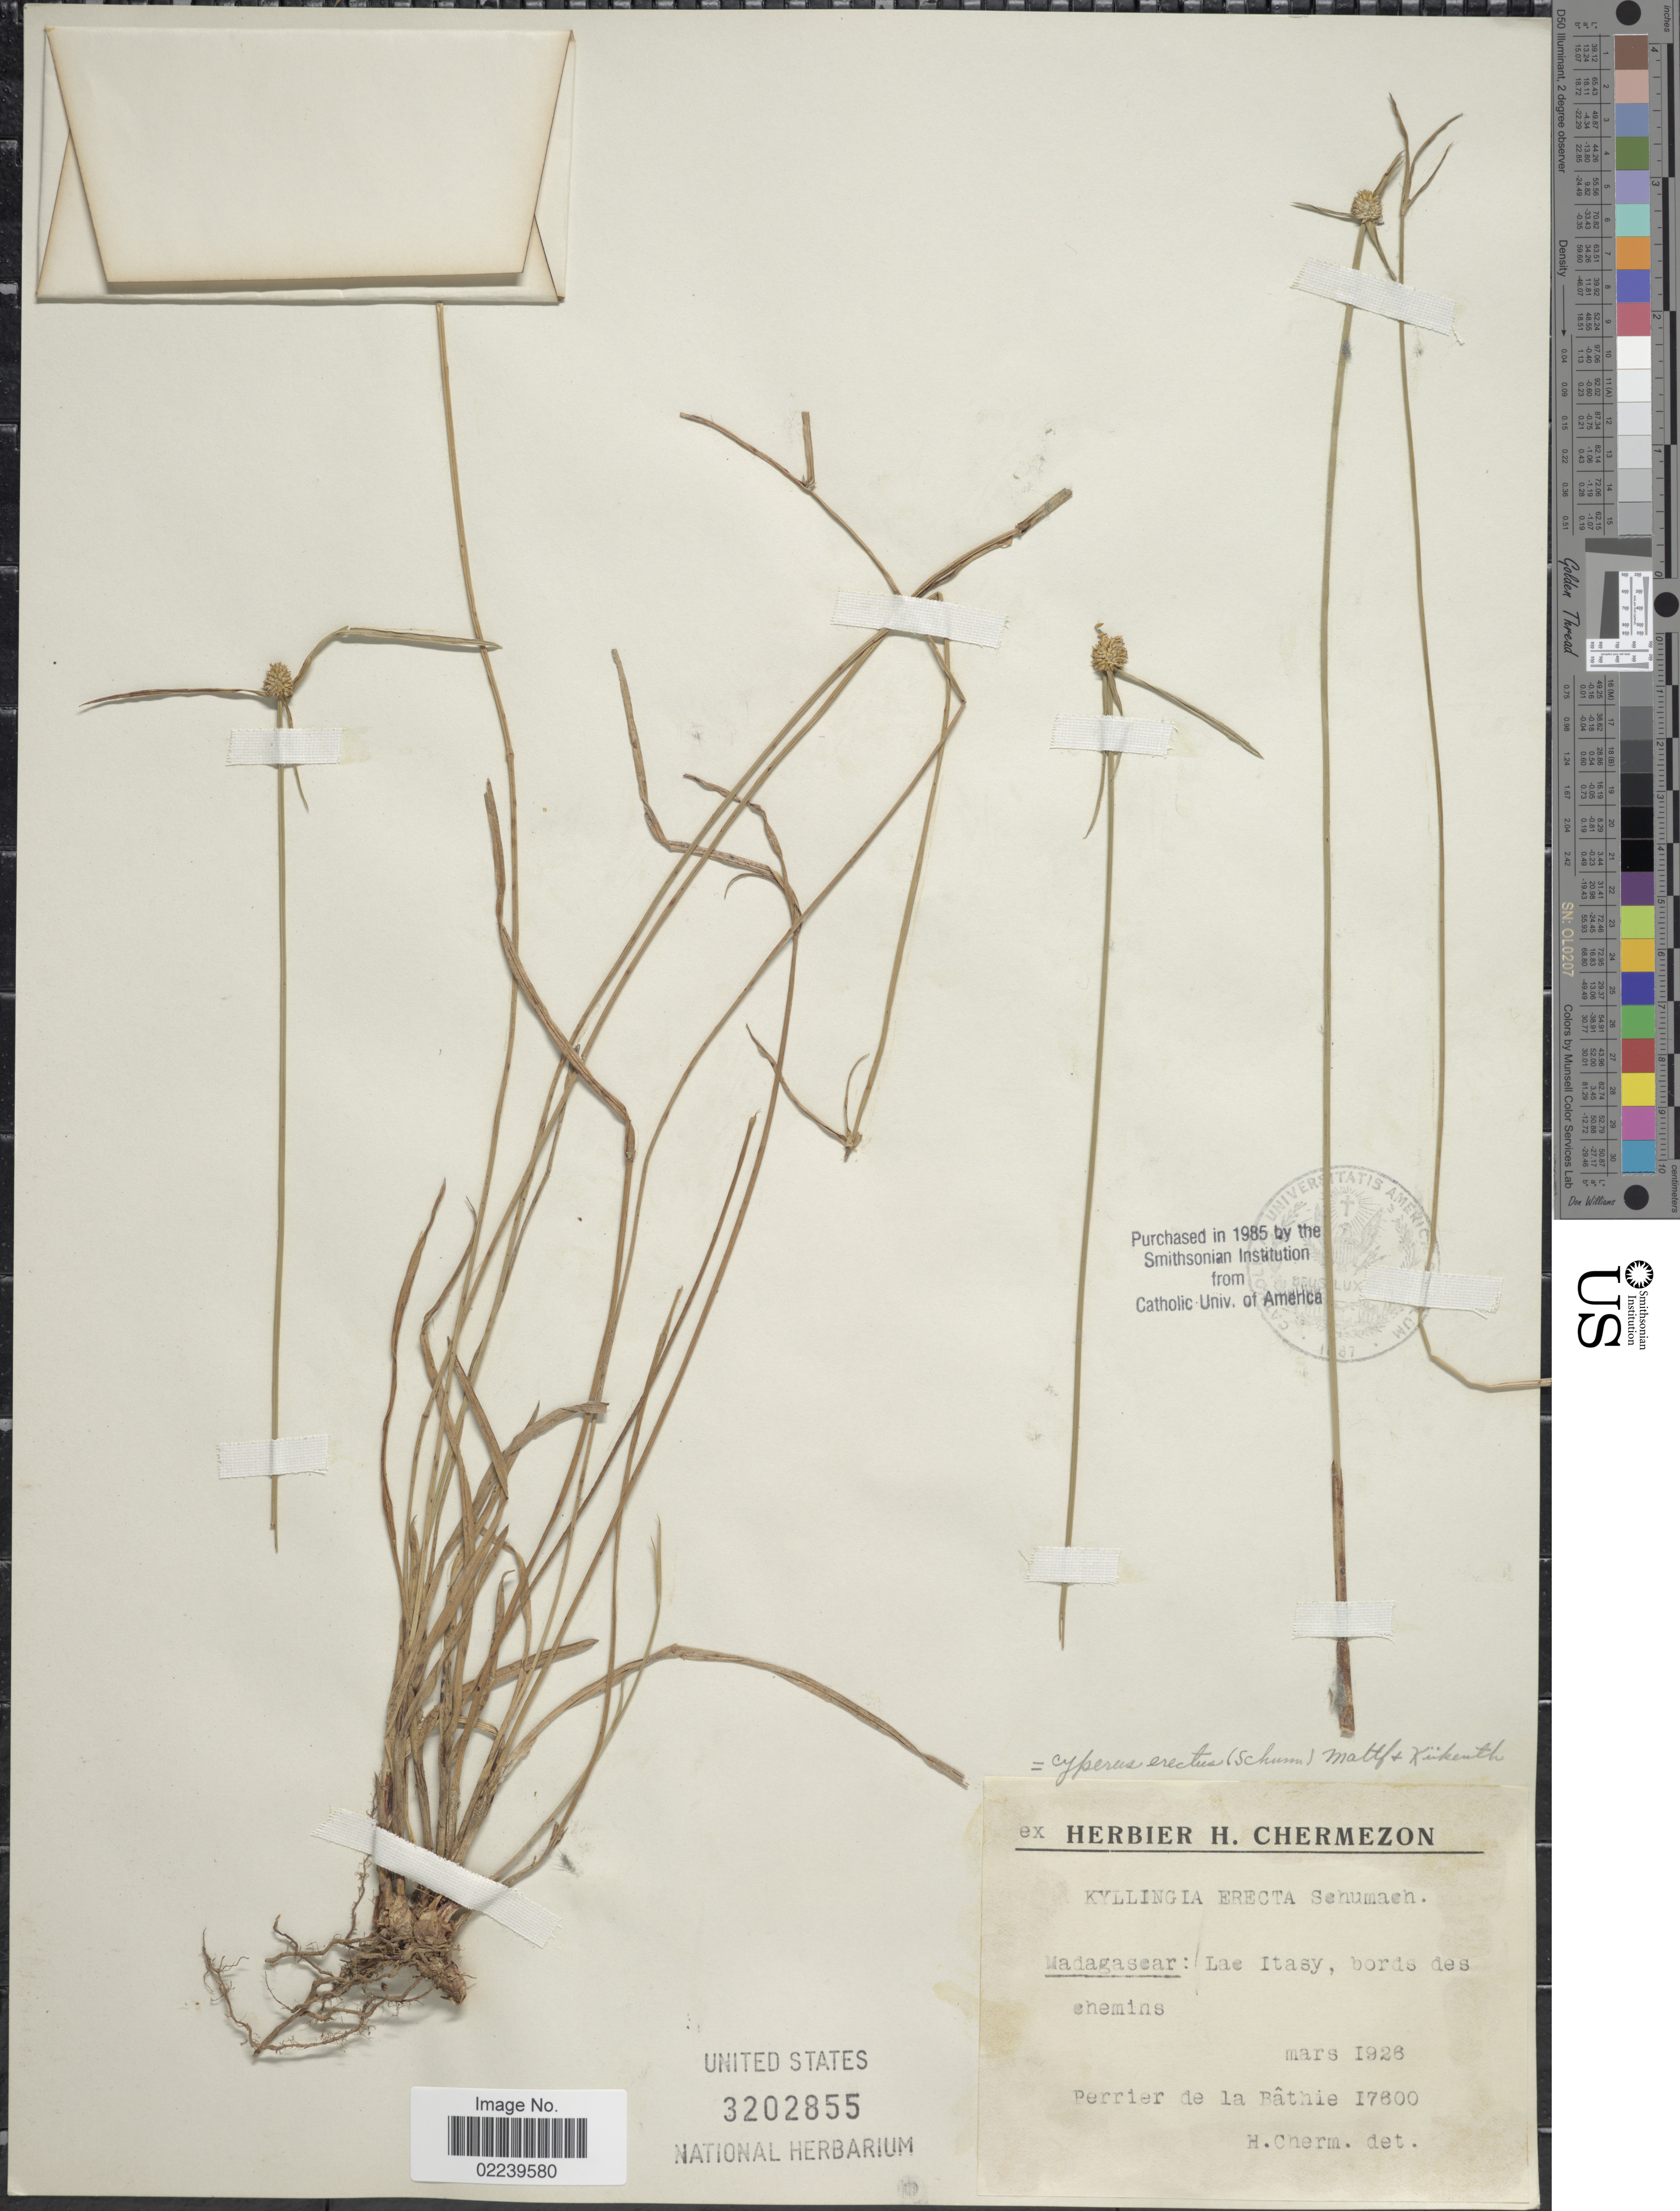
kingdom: Plantae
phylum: Tracheophyta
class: Liliopsida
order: Poales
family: Cyperaceae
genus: Cyperus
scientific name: Cyperus erectus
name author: (Schumach.) Mattf. & Kük.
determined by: Strong, M. T., (US), Smithsonian Institution - National Museum of Natural History (UNITED STATES)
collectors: Perrier de la Bâthie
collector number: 17600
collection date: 1926-03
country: Madagascar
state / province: Itasy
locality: Lac Itasy, bords des chemins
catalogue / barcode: US 3202855